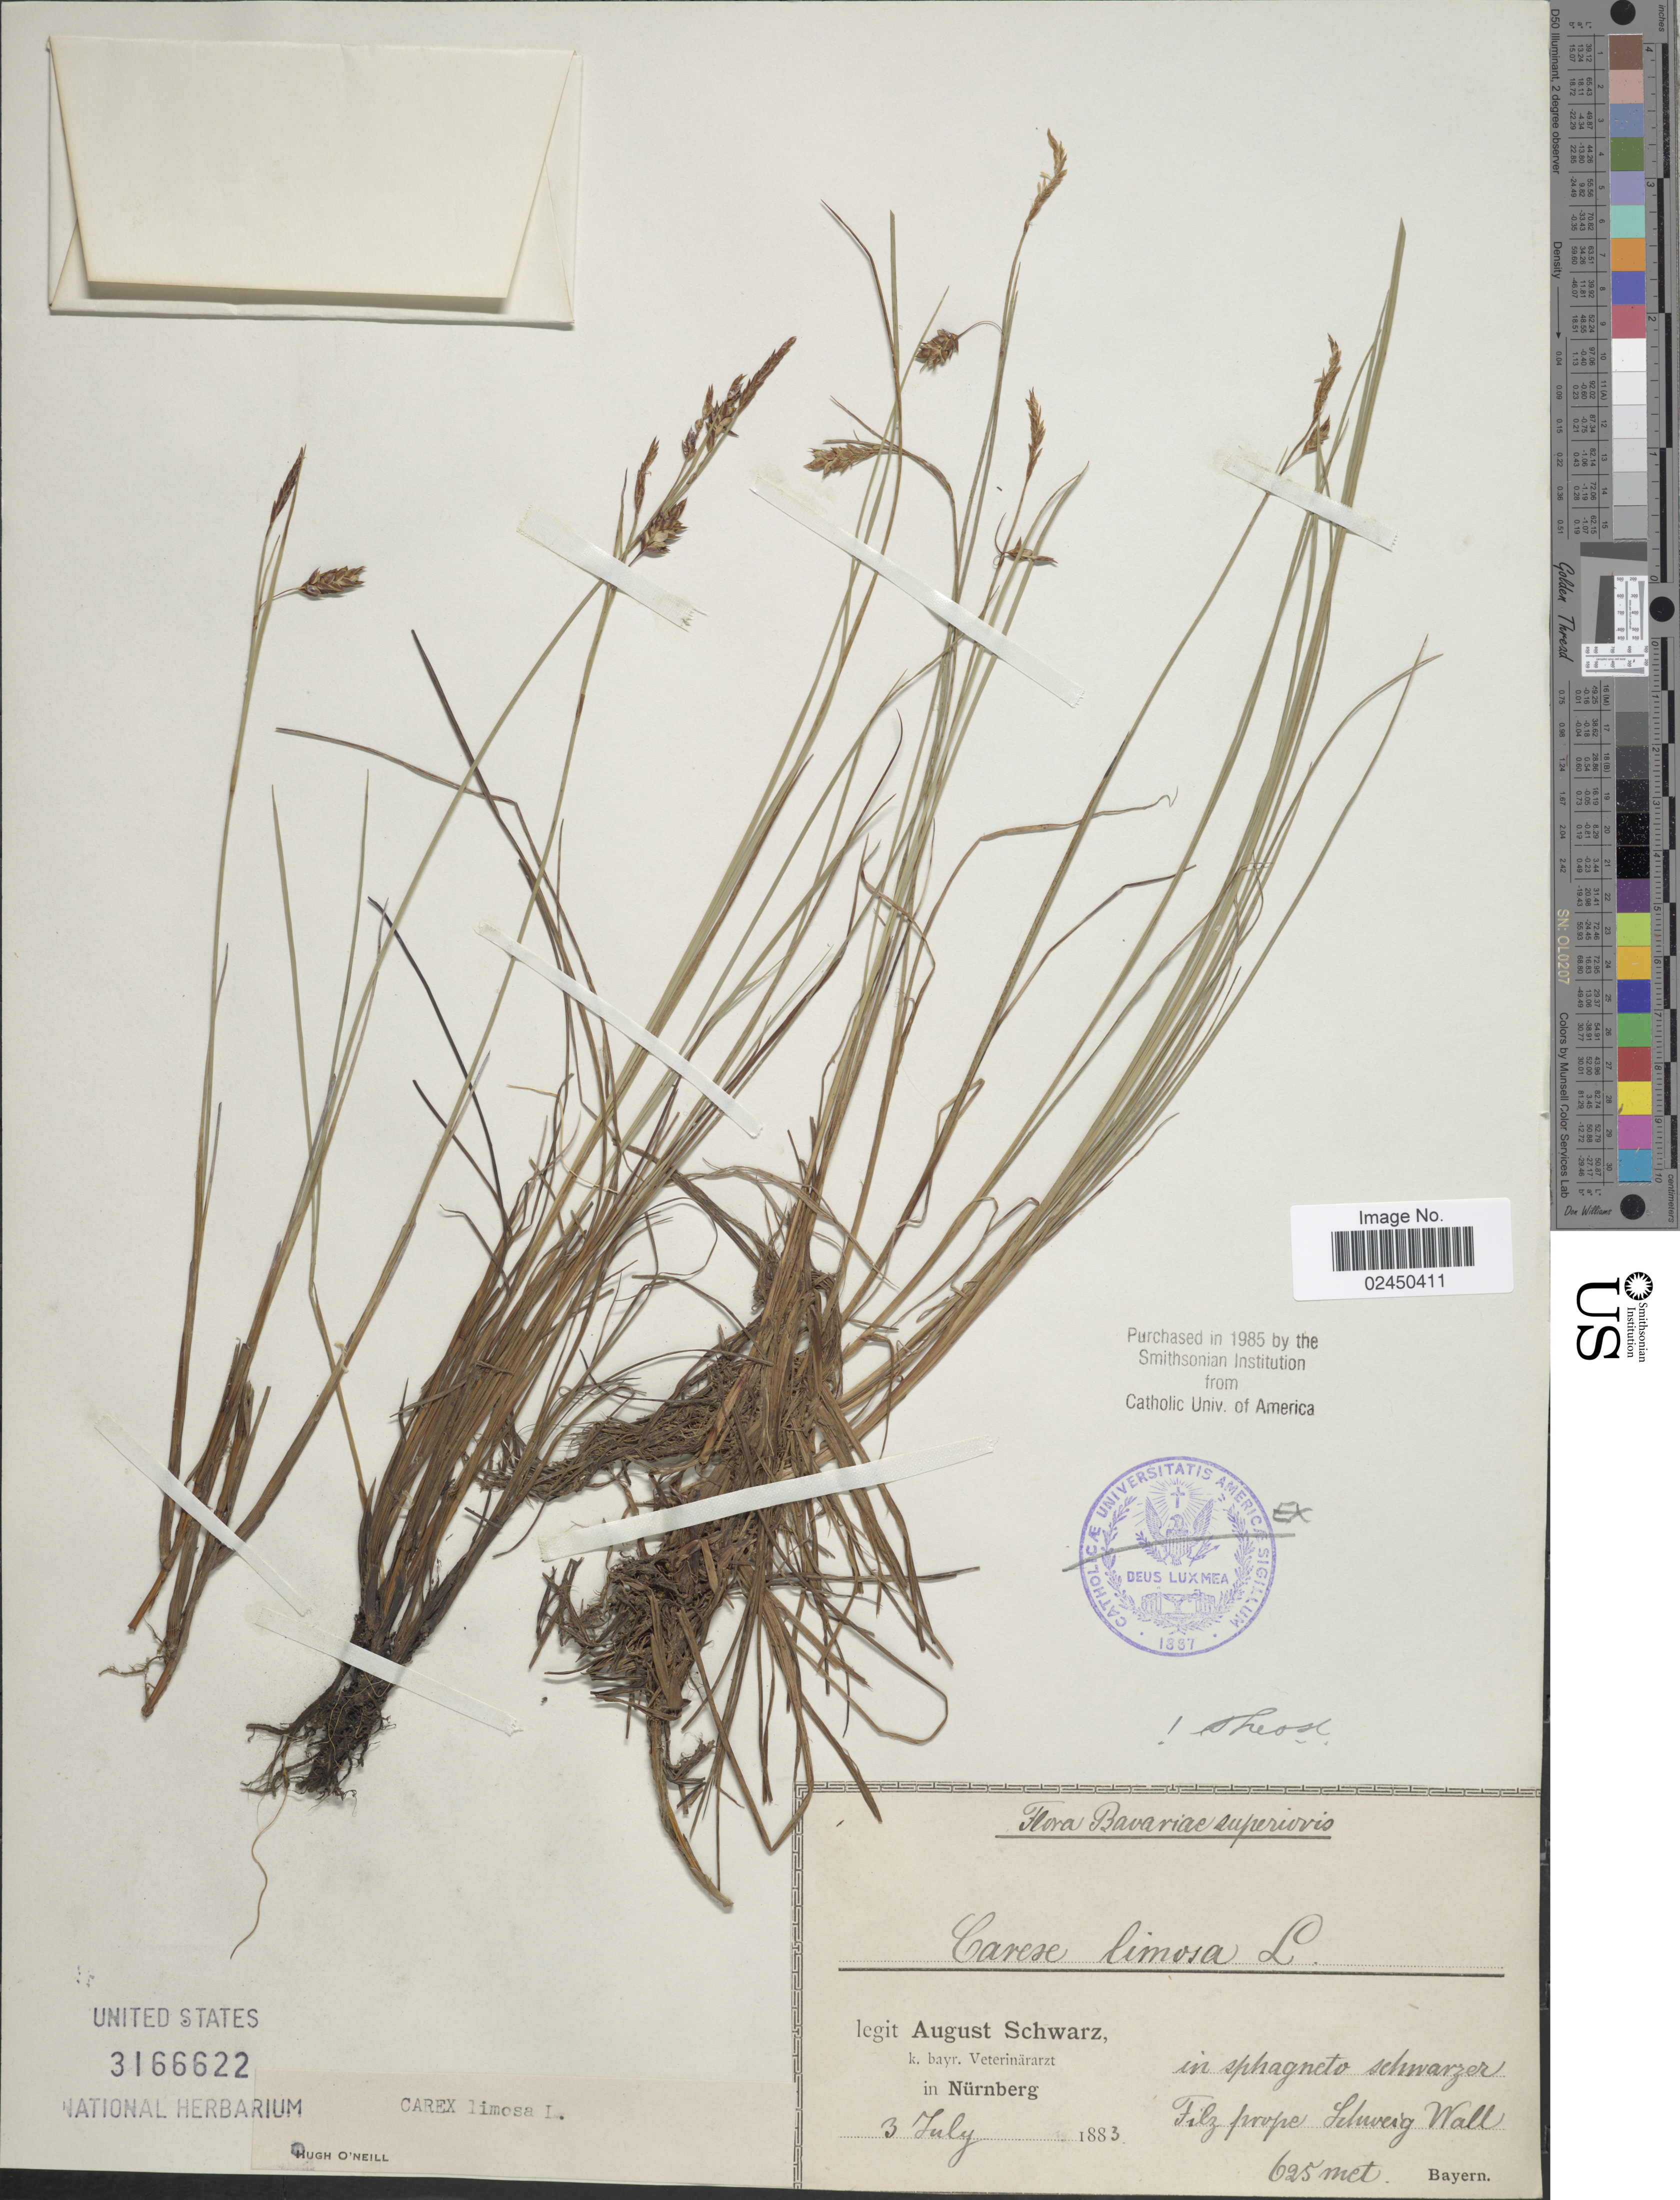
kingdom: Plantae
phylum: Tracheophyta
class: Liliopsida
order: Poales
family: Cyperaceae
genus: Carex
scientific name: Carex limosa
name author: L.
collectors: A. Schwarz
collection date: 1883-07-03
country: Germany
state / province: Bayern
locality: Bavariae superiovis, in sphagneto schwarzer Filz prope Schweig Wall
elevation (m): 625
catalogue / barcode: US 3166622